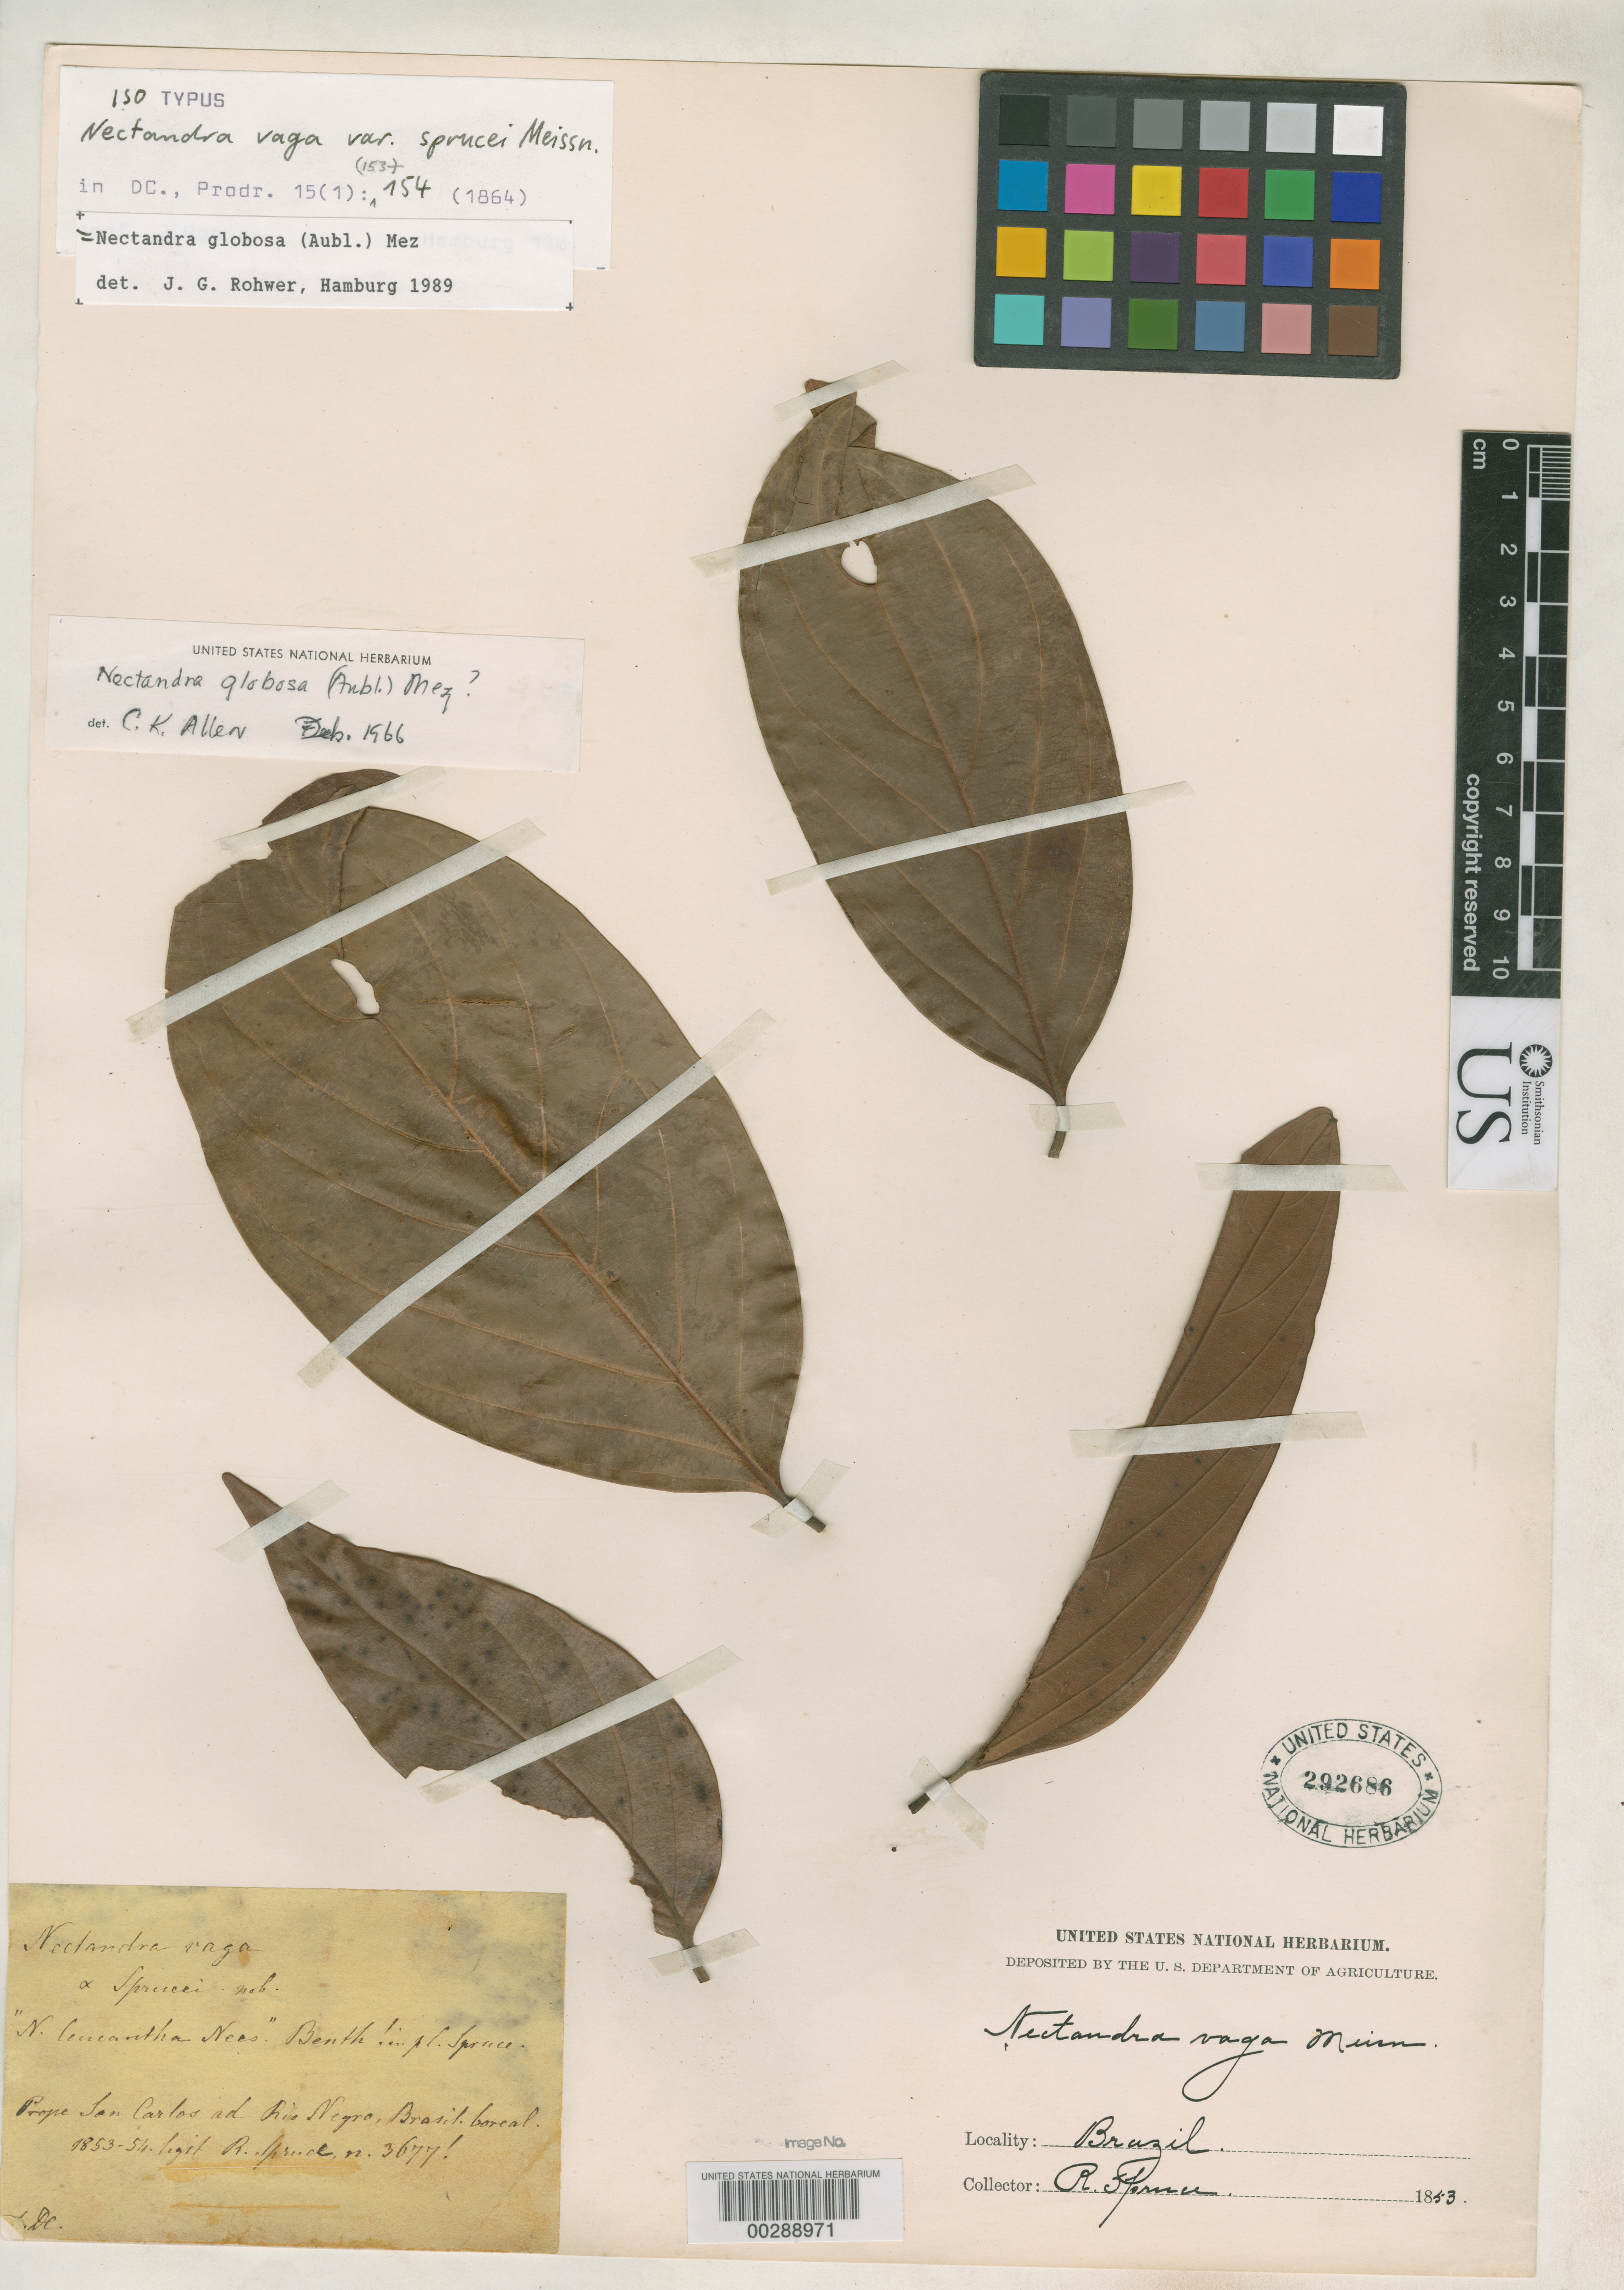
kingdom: Plantae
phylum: Tracheophyta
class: Magnoliopsida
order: Laurales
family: Lauraceae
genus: Nectandra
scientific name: Nectandra vaga var. sprucei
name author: Meisn. in DC.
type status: Isotype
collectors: R. Spruce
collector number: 3677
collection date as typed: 1853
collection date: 1853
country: Brazil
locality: San Carlos at Rio Negro.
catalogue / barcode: US 292686